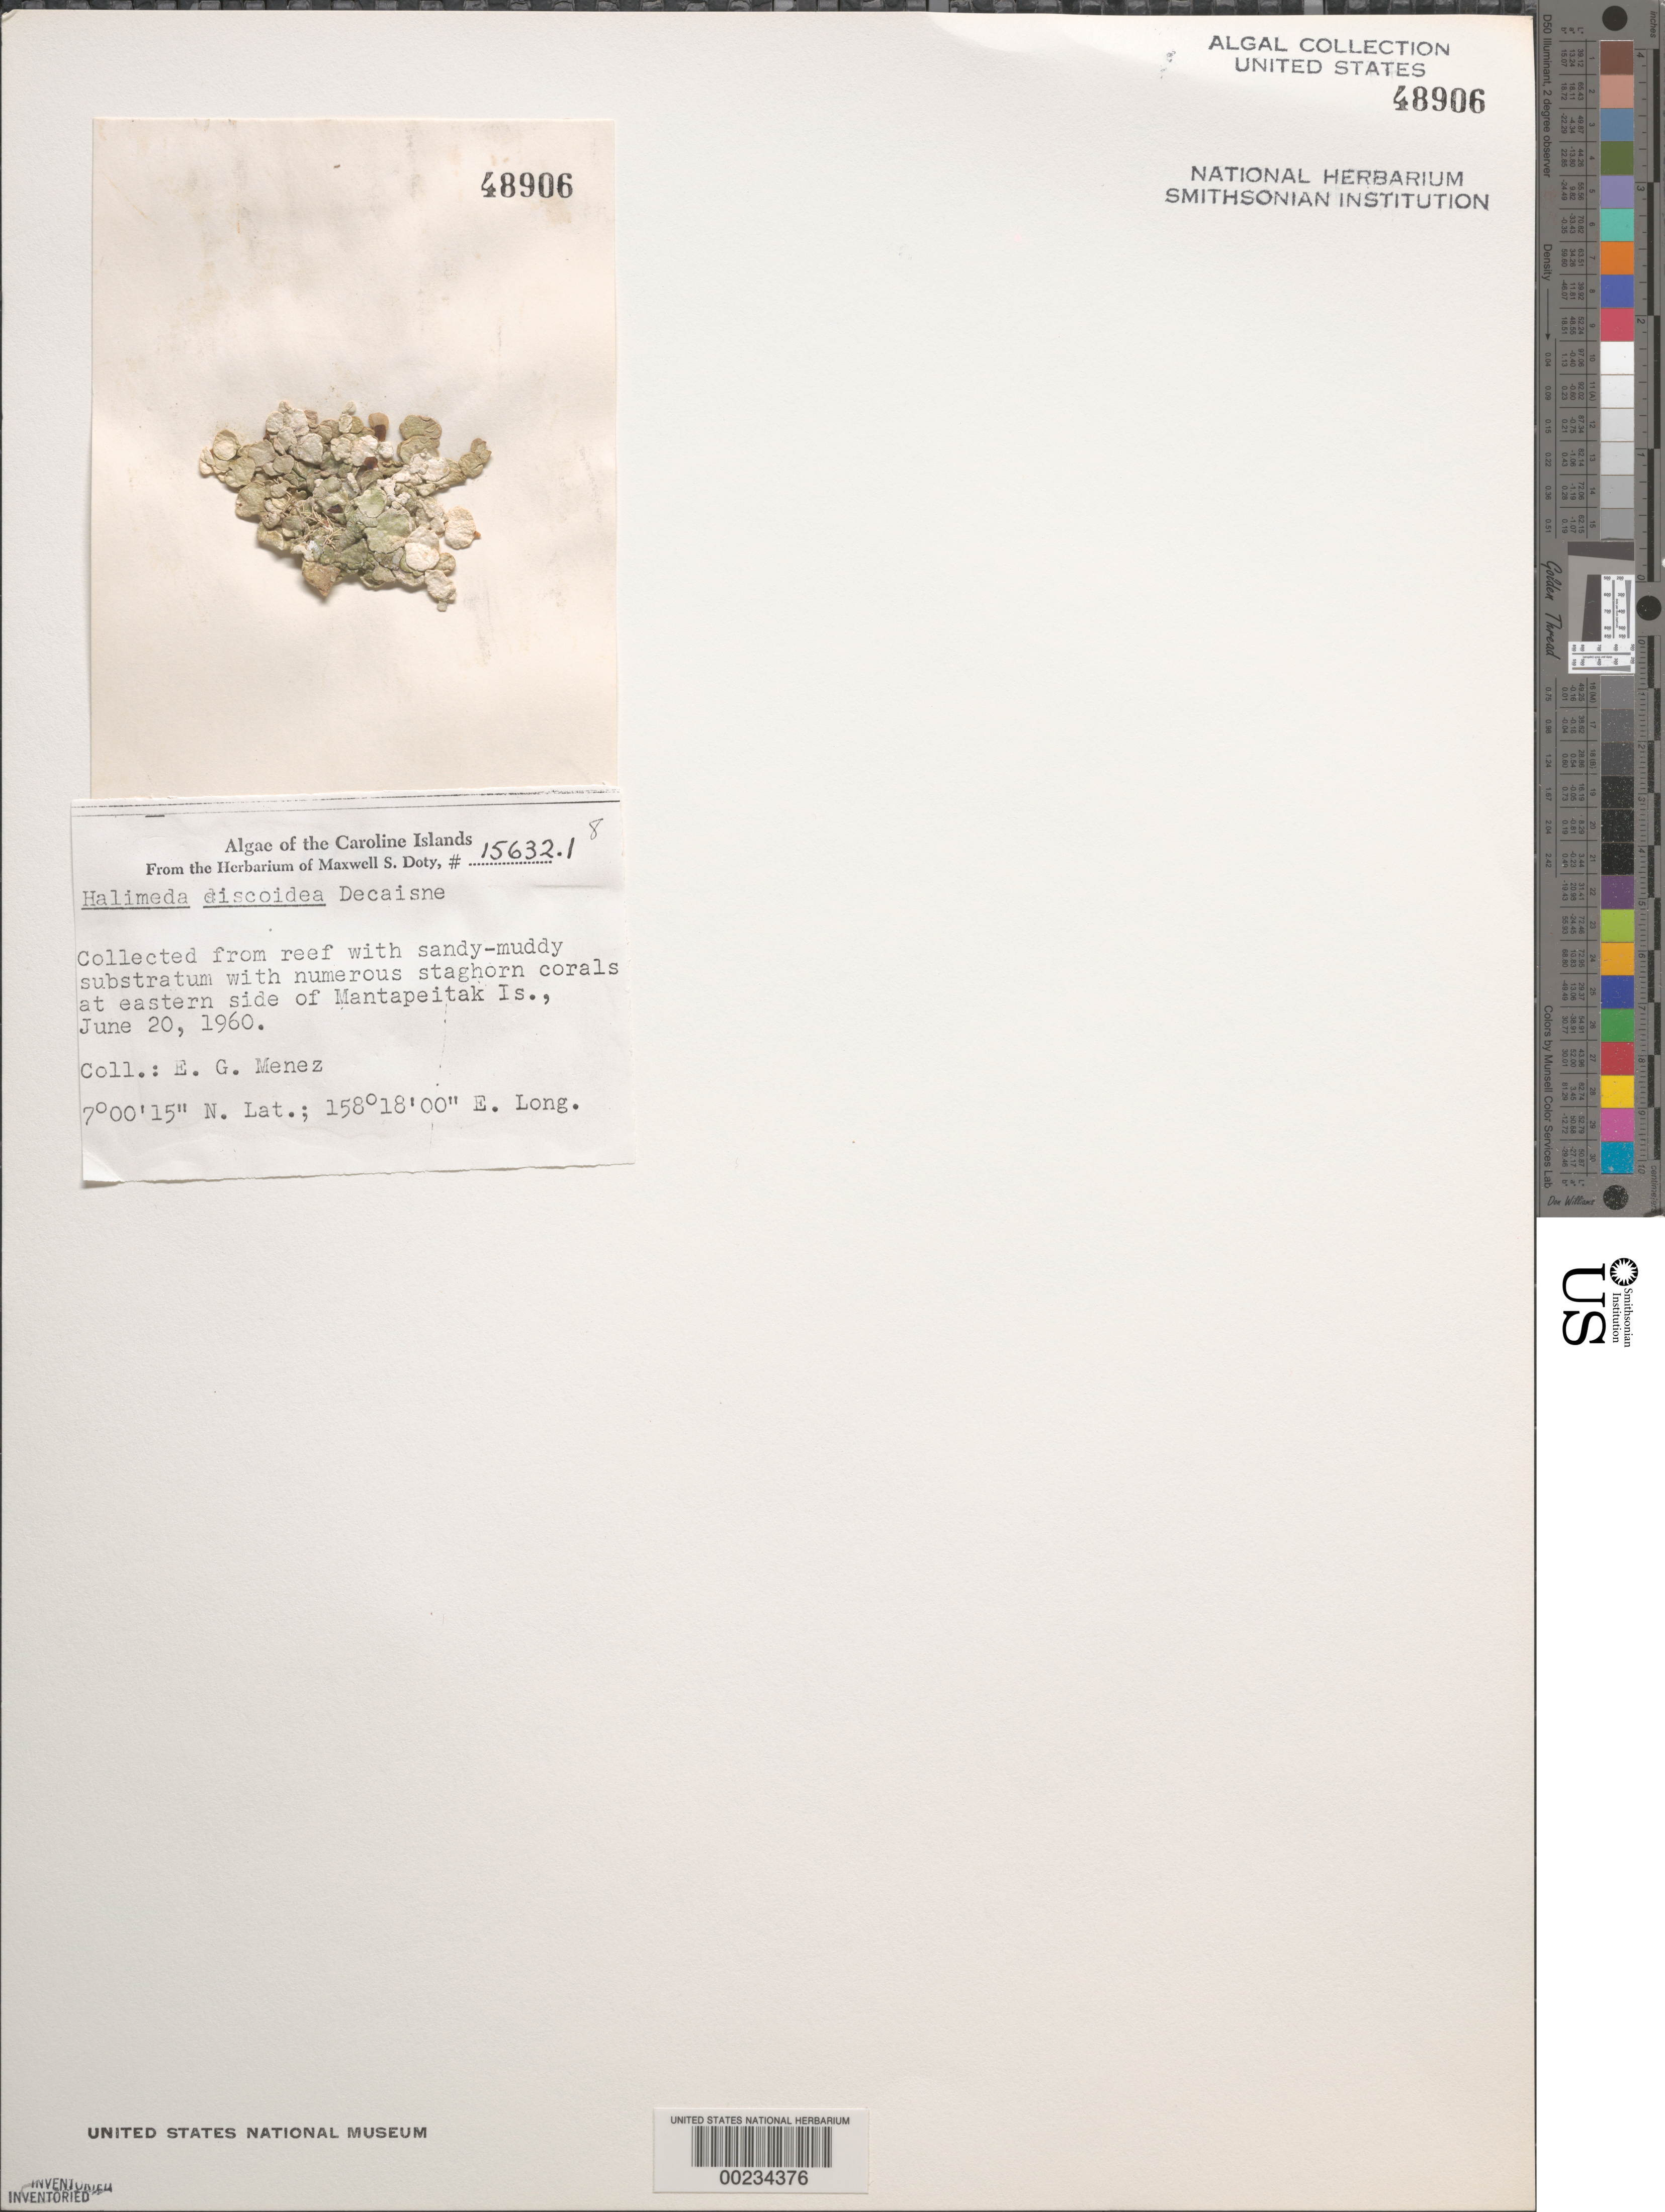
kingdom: Plantae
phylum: Chlorophyta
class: Ulvophyceae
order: Bryopsidales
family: Halimedaceae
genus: Halimeda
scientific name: Halimeda discoidea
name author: Decne.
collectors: Meñez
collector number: MSD 15632.1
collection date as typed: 20 Jun 1960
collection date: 1960-06-20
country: Micronesia, Federated States of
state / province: Pohnpei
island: Mantapeitak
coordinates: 7 00' 15" N, 158 18' 00" E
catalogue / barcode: US 48906